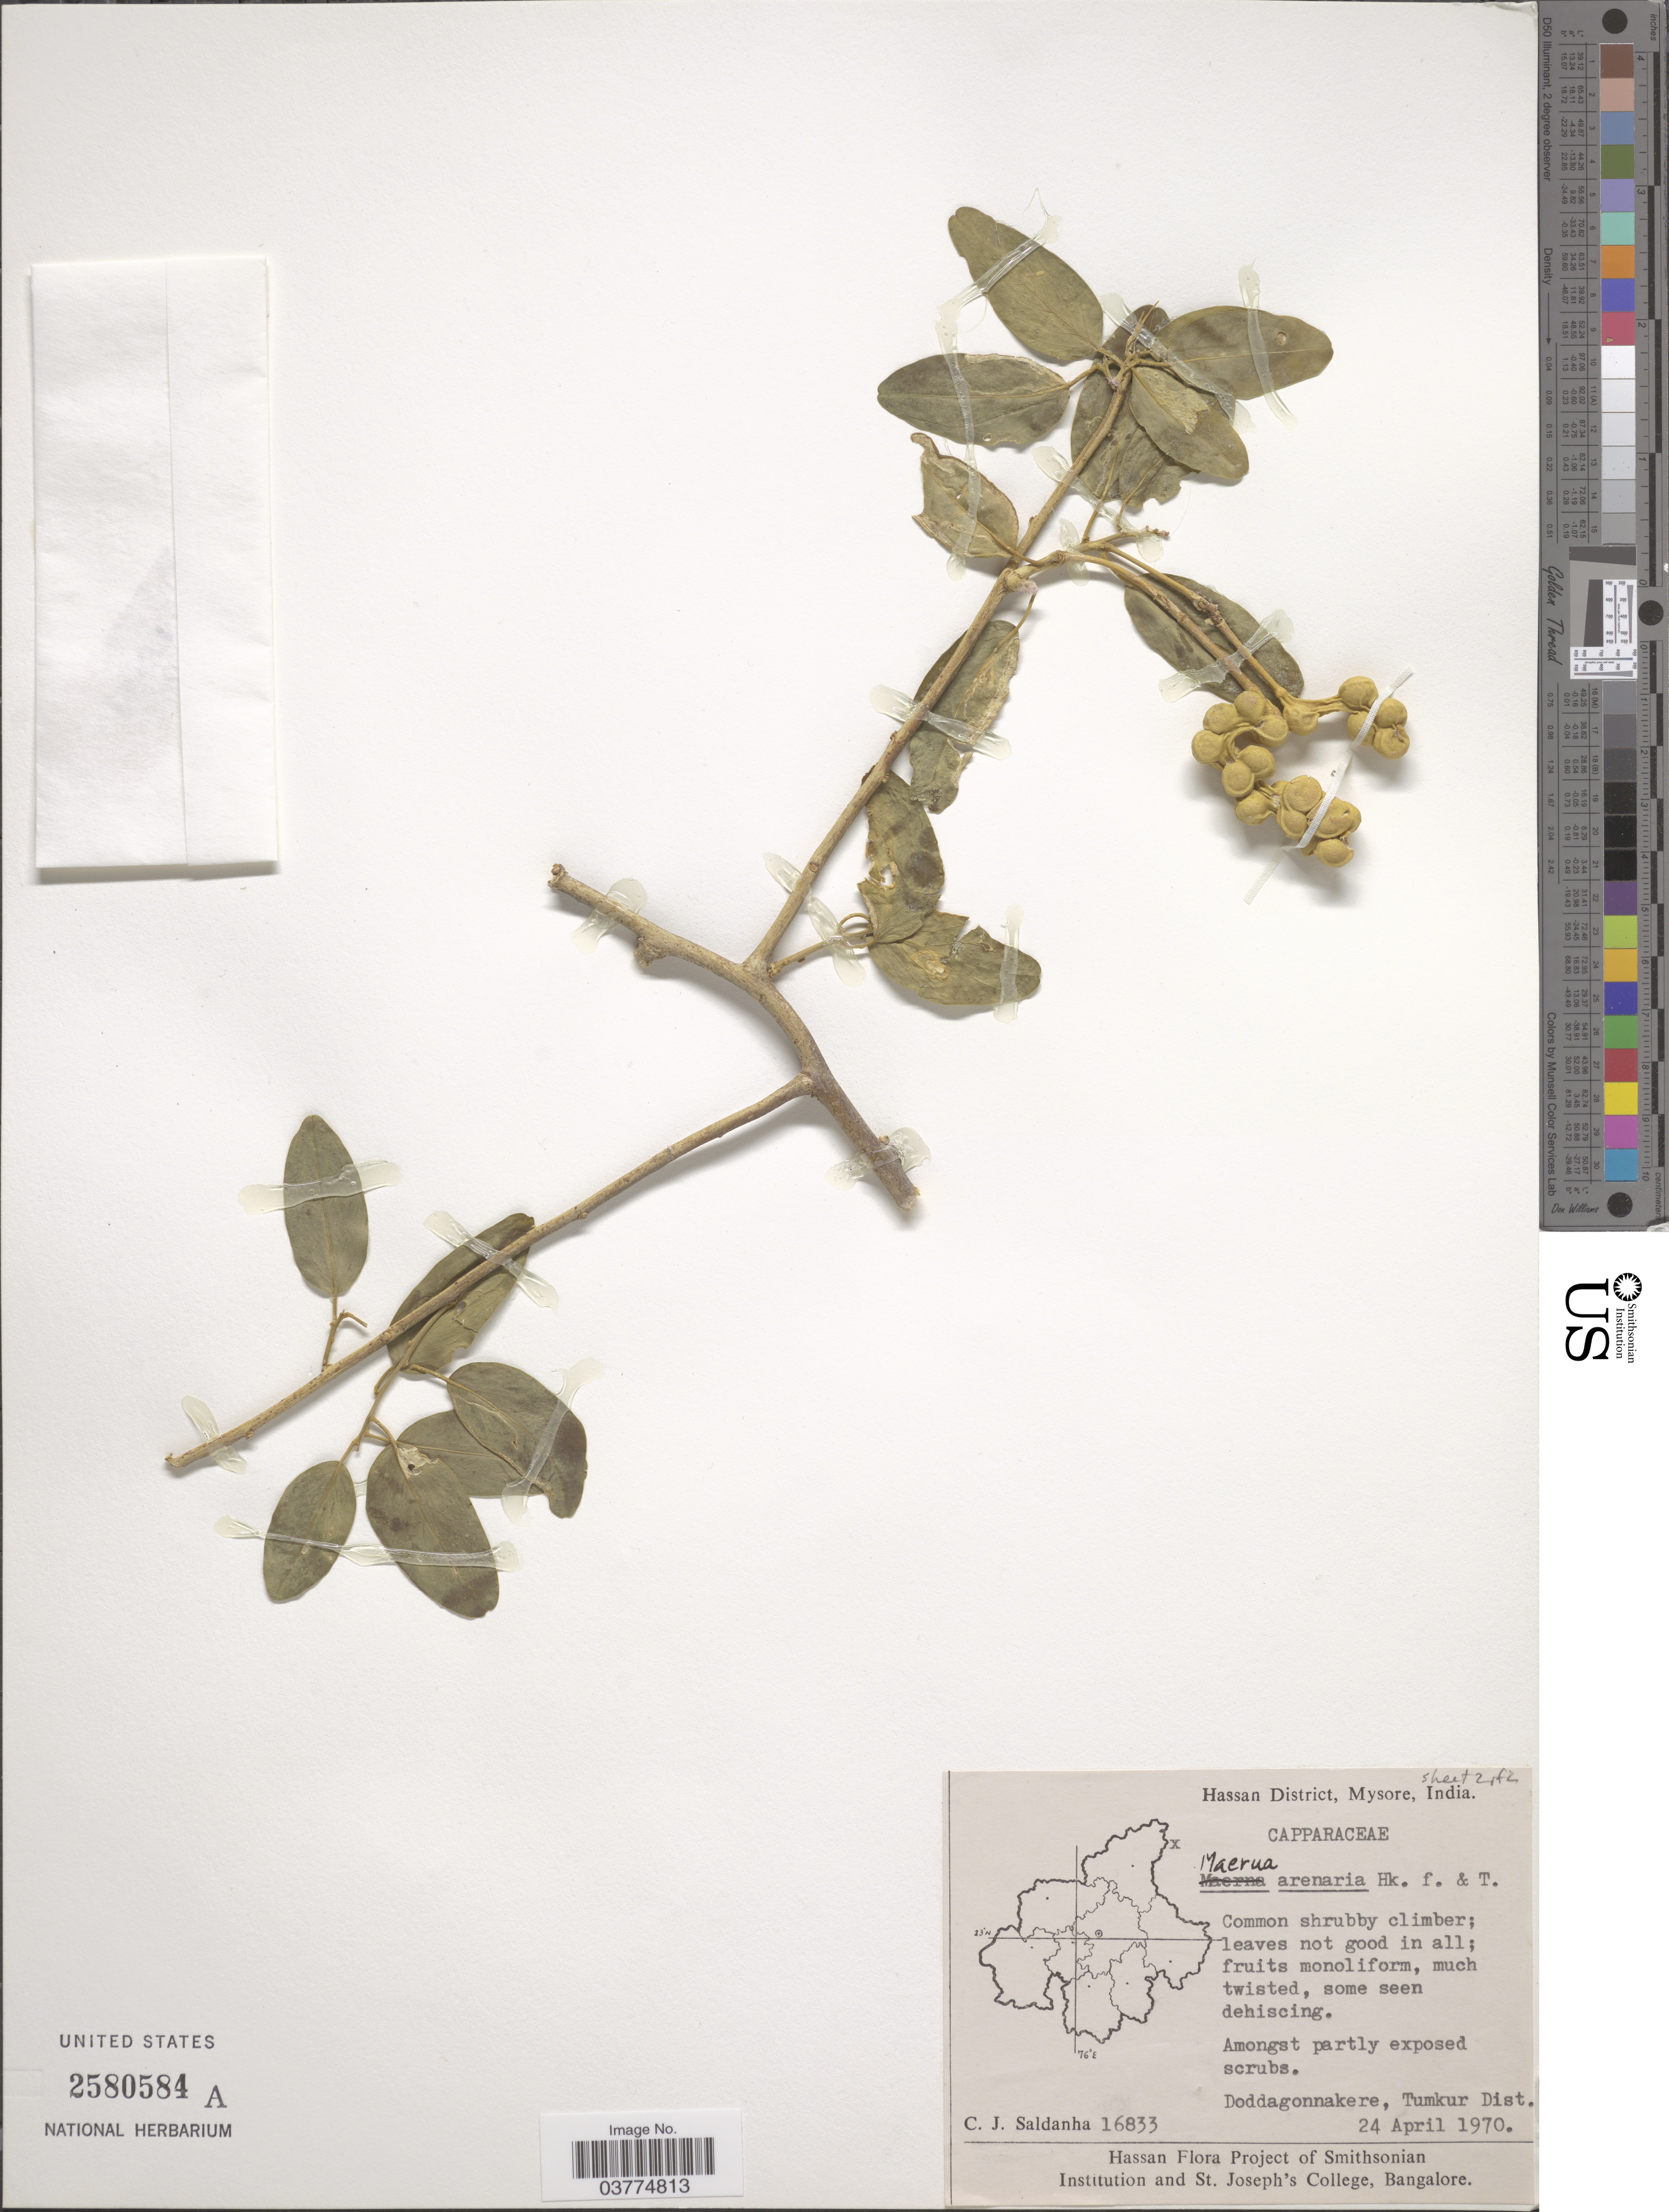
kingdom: Plantae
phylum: Tracheophyta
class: Magnoliopsida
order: Brassicales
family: Capparaceae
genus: Maerua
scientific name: Maerua arenaria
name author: Hook. f. & Thomson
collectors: C. J. Saldanha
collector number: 16833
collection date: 1970-04-24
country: India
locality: Hassan District, Mysore. Doddagonnakere, Tumkur Dist.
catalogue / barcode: US 2580584A